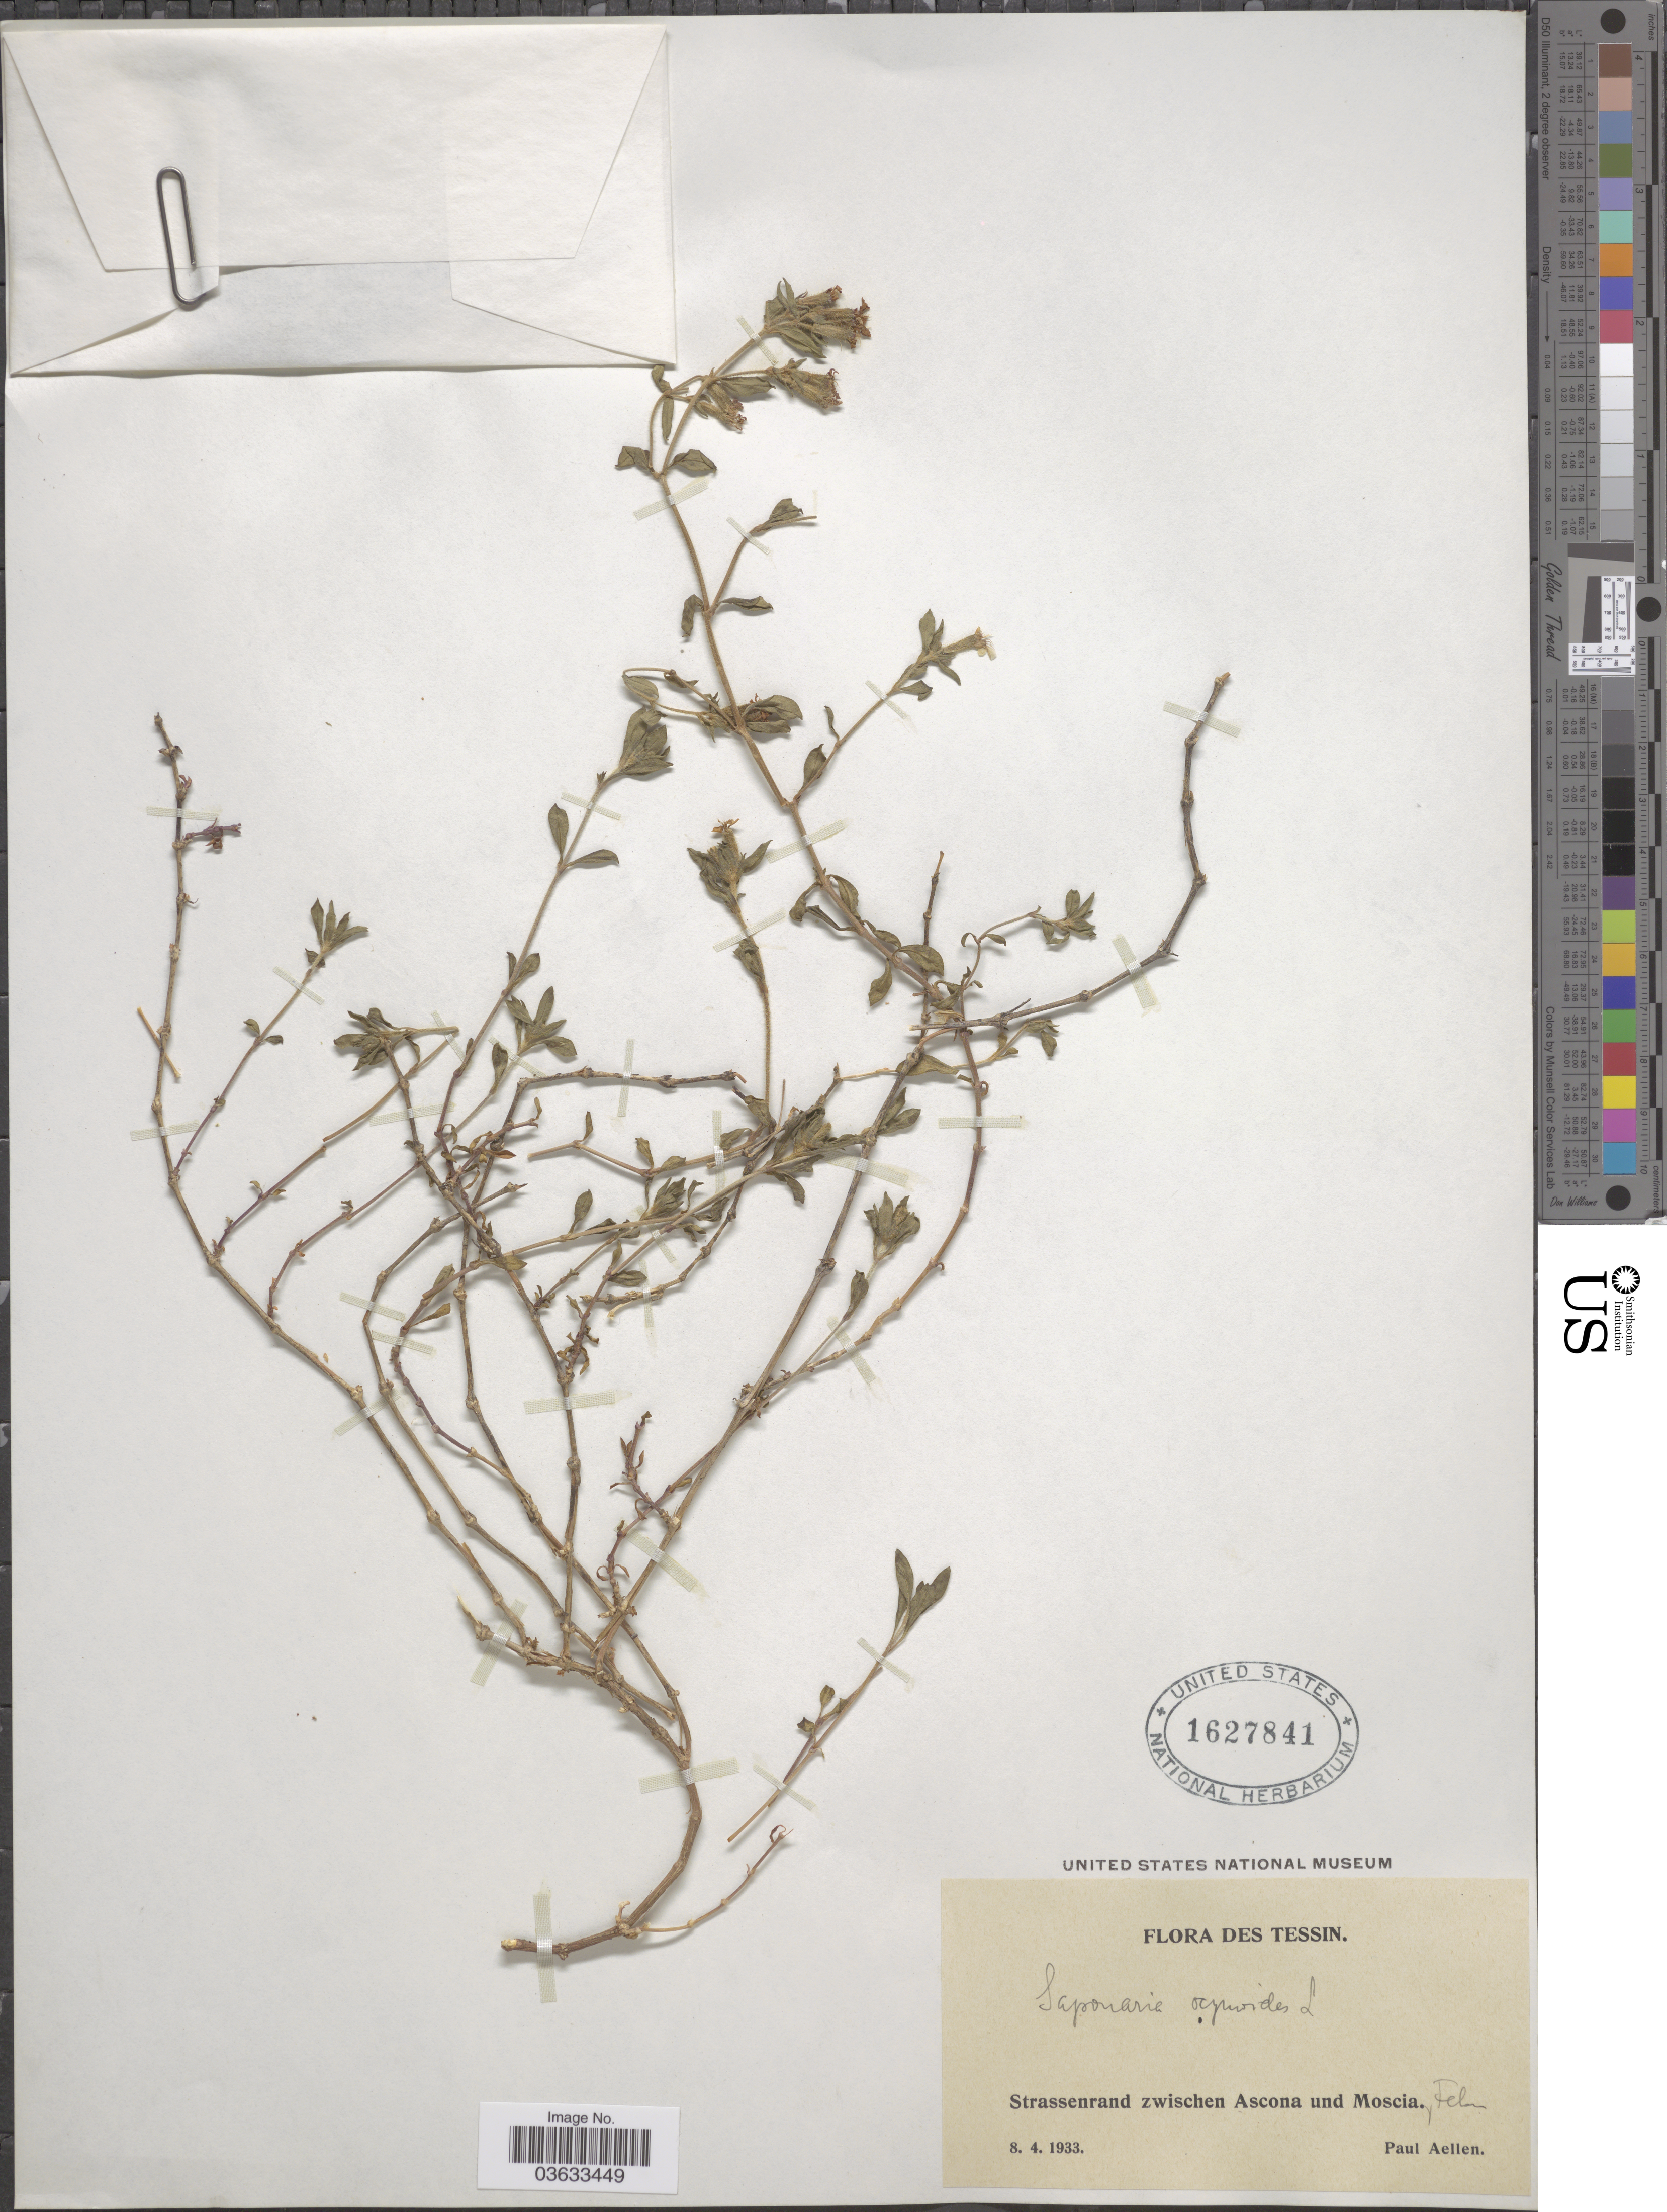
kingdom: Plantae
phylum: Tracheophyta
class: Magnoliopsida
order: Caryophyllales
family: Caryophyllaceae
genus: Saponaria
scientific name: Saponaria ocymoides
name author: L.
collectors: P. Aellen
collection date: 1933-04-08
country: Switzerland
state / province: Ticino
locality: Tessin. Strassenrand zwischen Ascona und Moscia.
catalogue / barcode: US 1627841